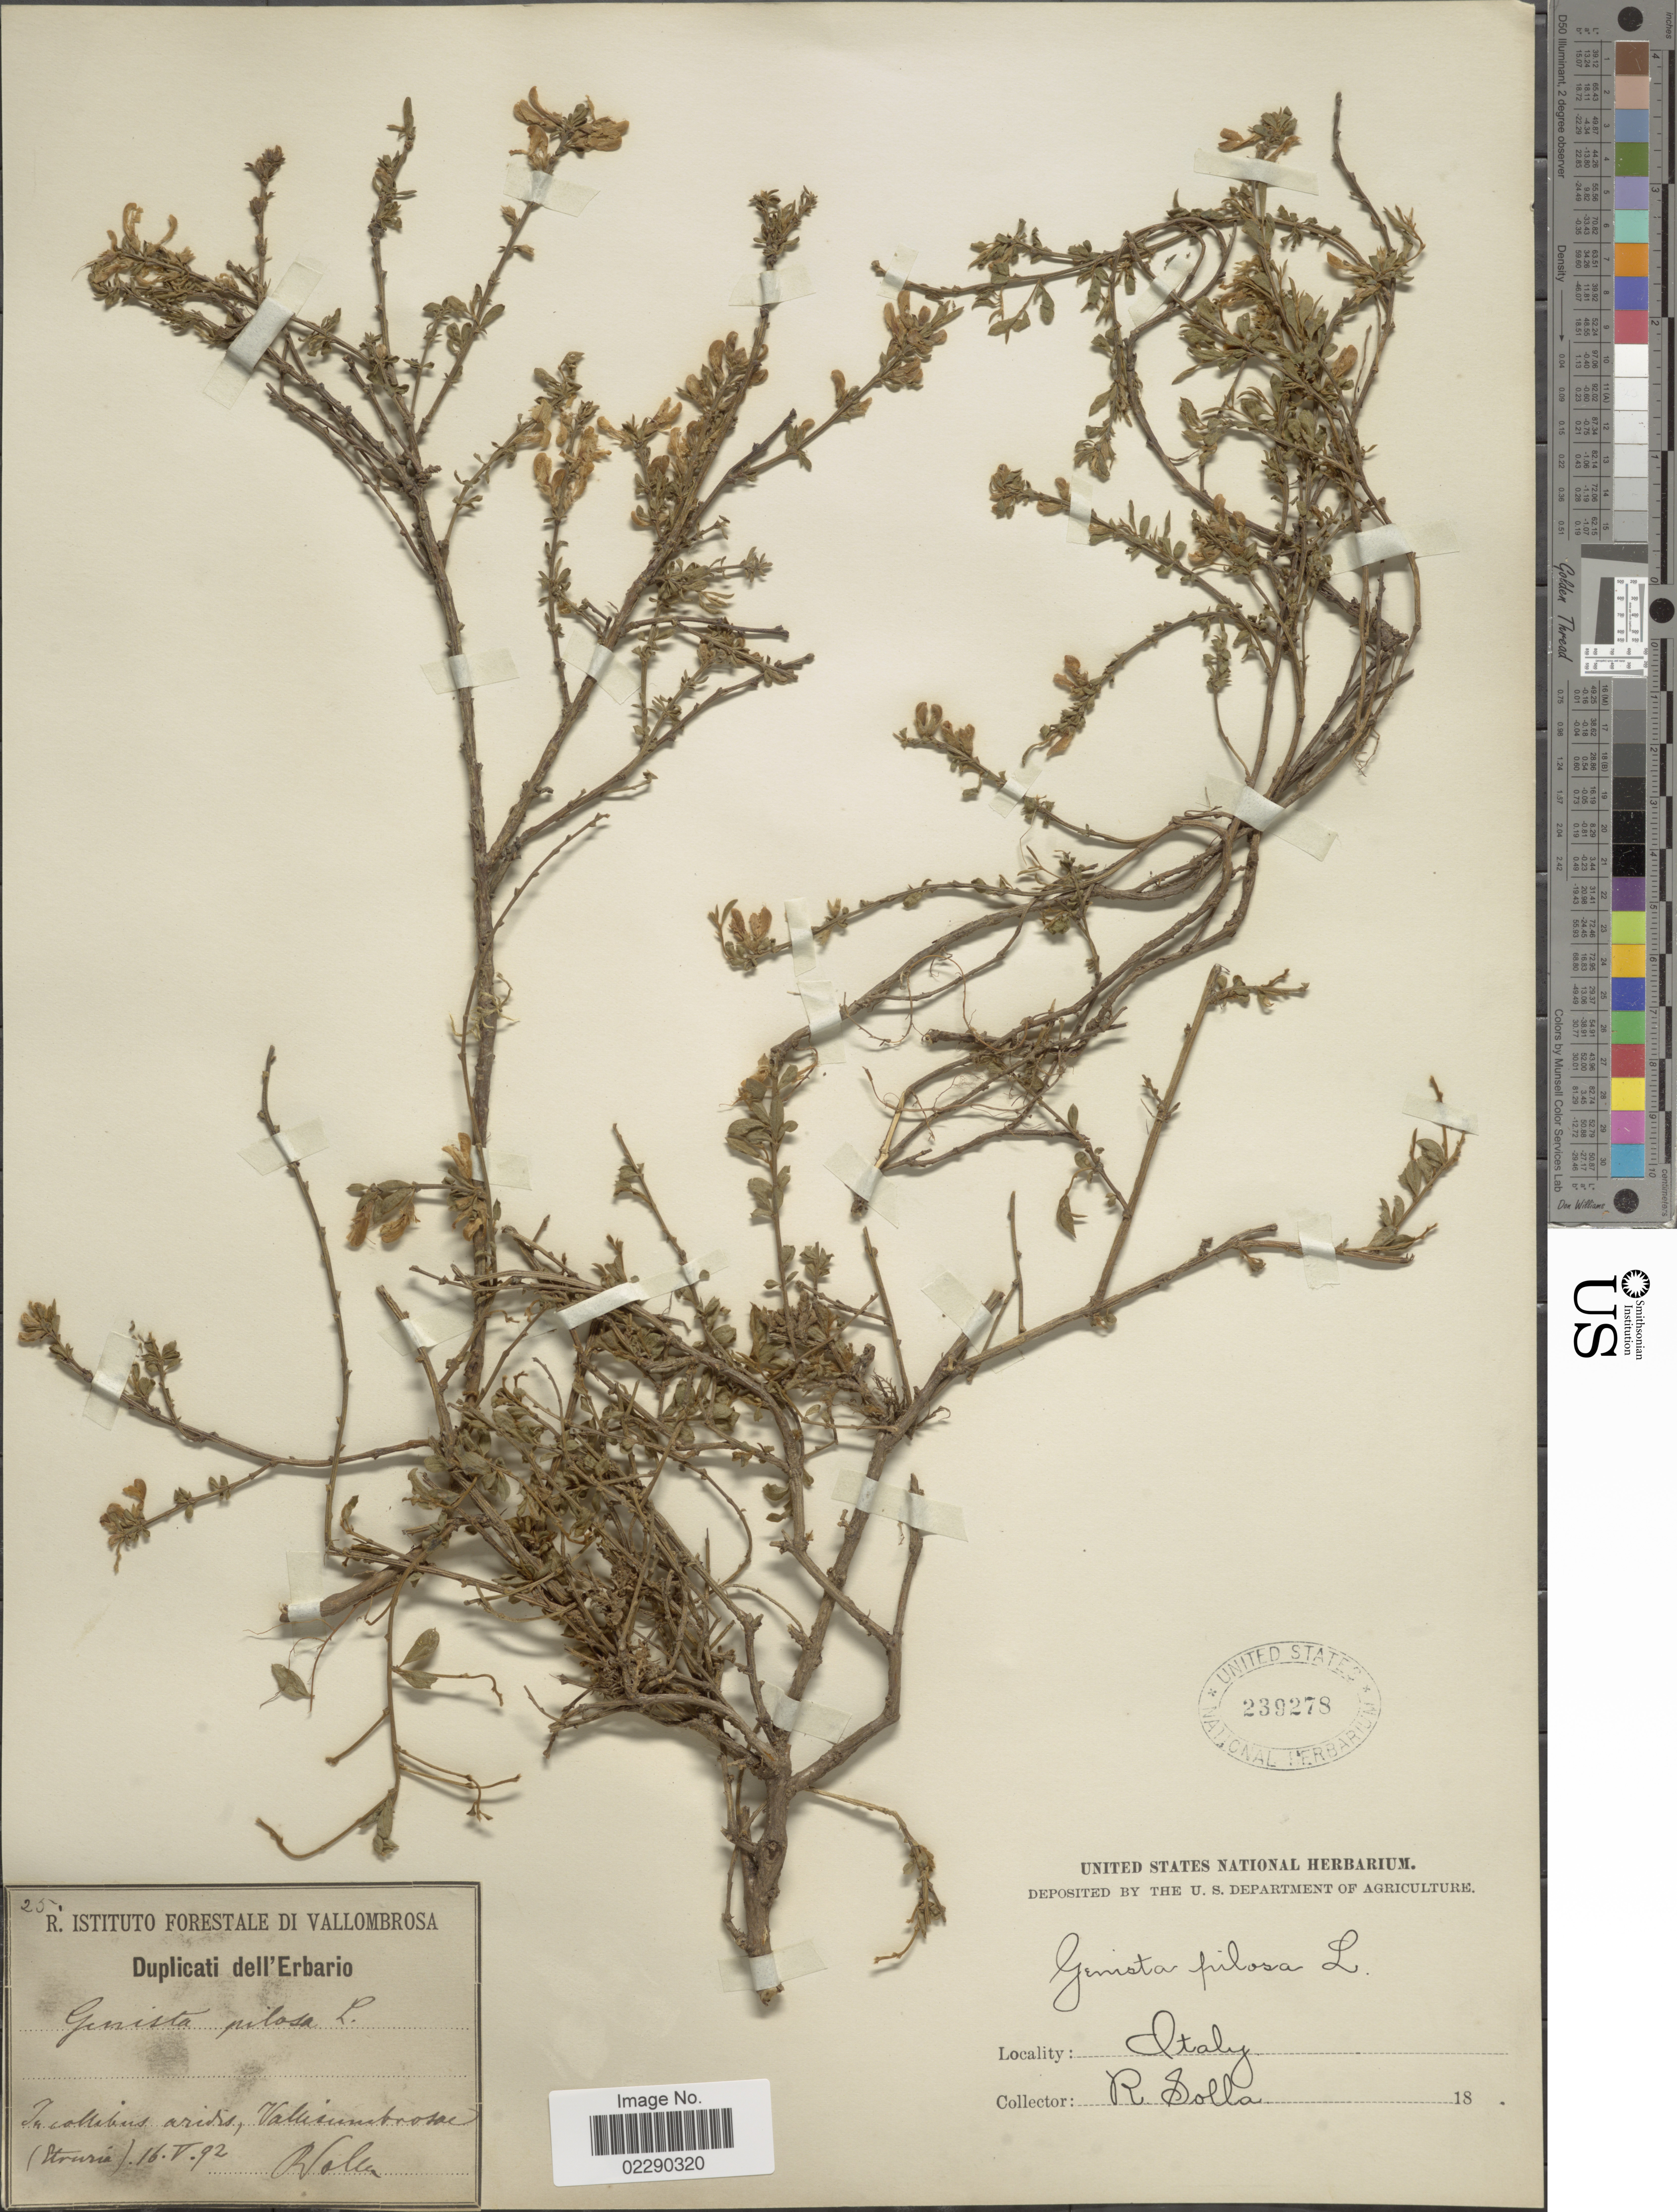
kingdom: Plantae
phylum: Tracheophyta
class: Magnoliopsida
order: Fabales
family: Fabaceae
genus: Genista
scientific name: Genista pilosa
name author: L.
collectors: R. Solla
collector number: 25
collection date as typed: Transcribed d/m/y: 16/5/92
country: Italy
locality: Vallisumbrosae [interpreted] (Etruria)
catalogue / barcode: US 239278